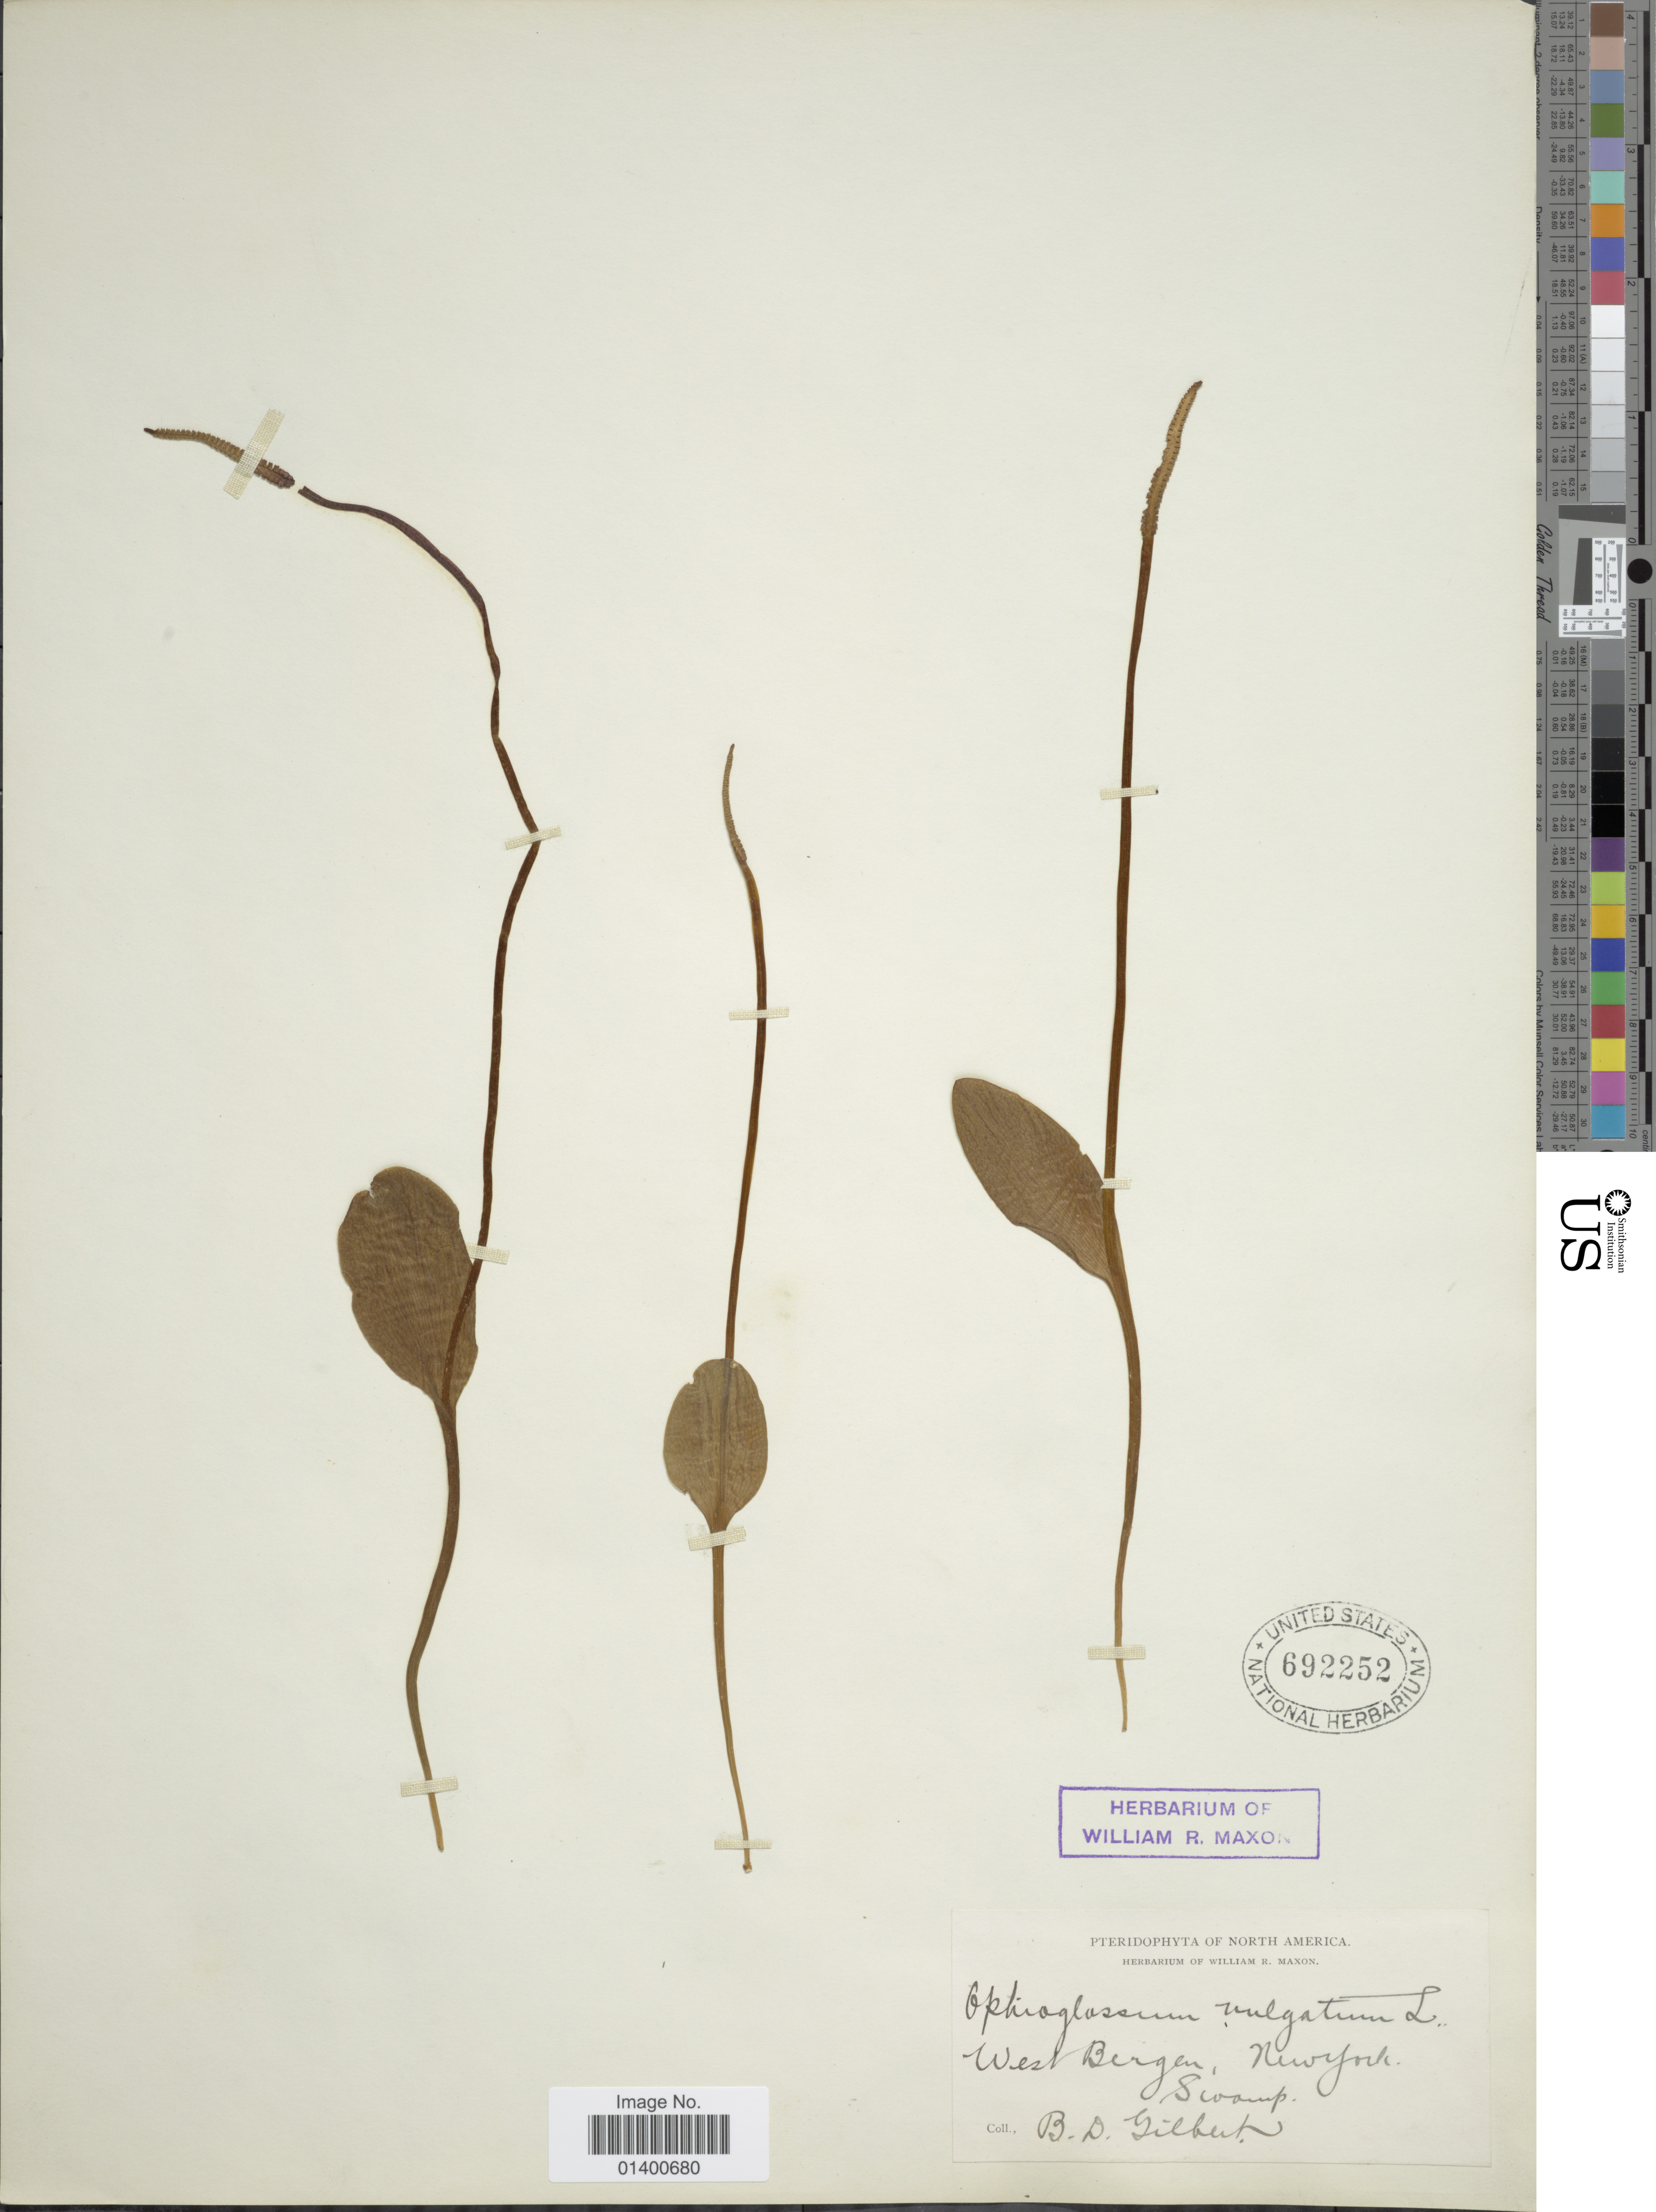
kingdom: Plantae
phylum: Tracheophyta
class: Polypodiopsida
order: Ophioglossales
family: Ophioglossaceae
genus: Ophioglossum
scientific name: Ophioglossum vulgatum var. pseudopodum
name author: (S.F. Blake) Farw.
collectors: B. Gilbert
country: United States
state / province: New York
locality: West Bergen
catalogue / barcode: US 692252